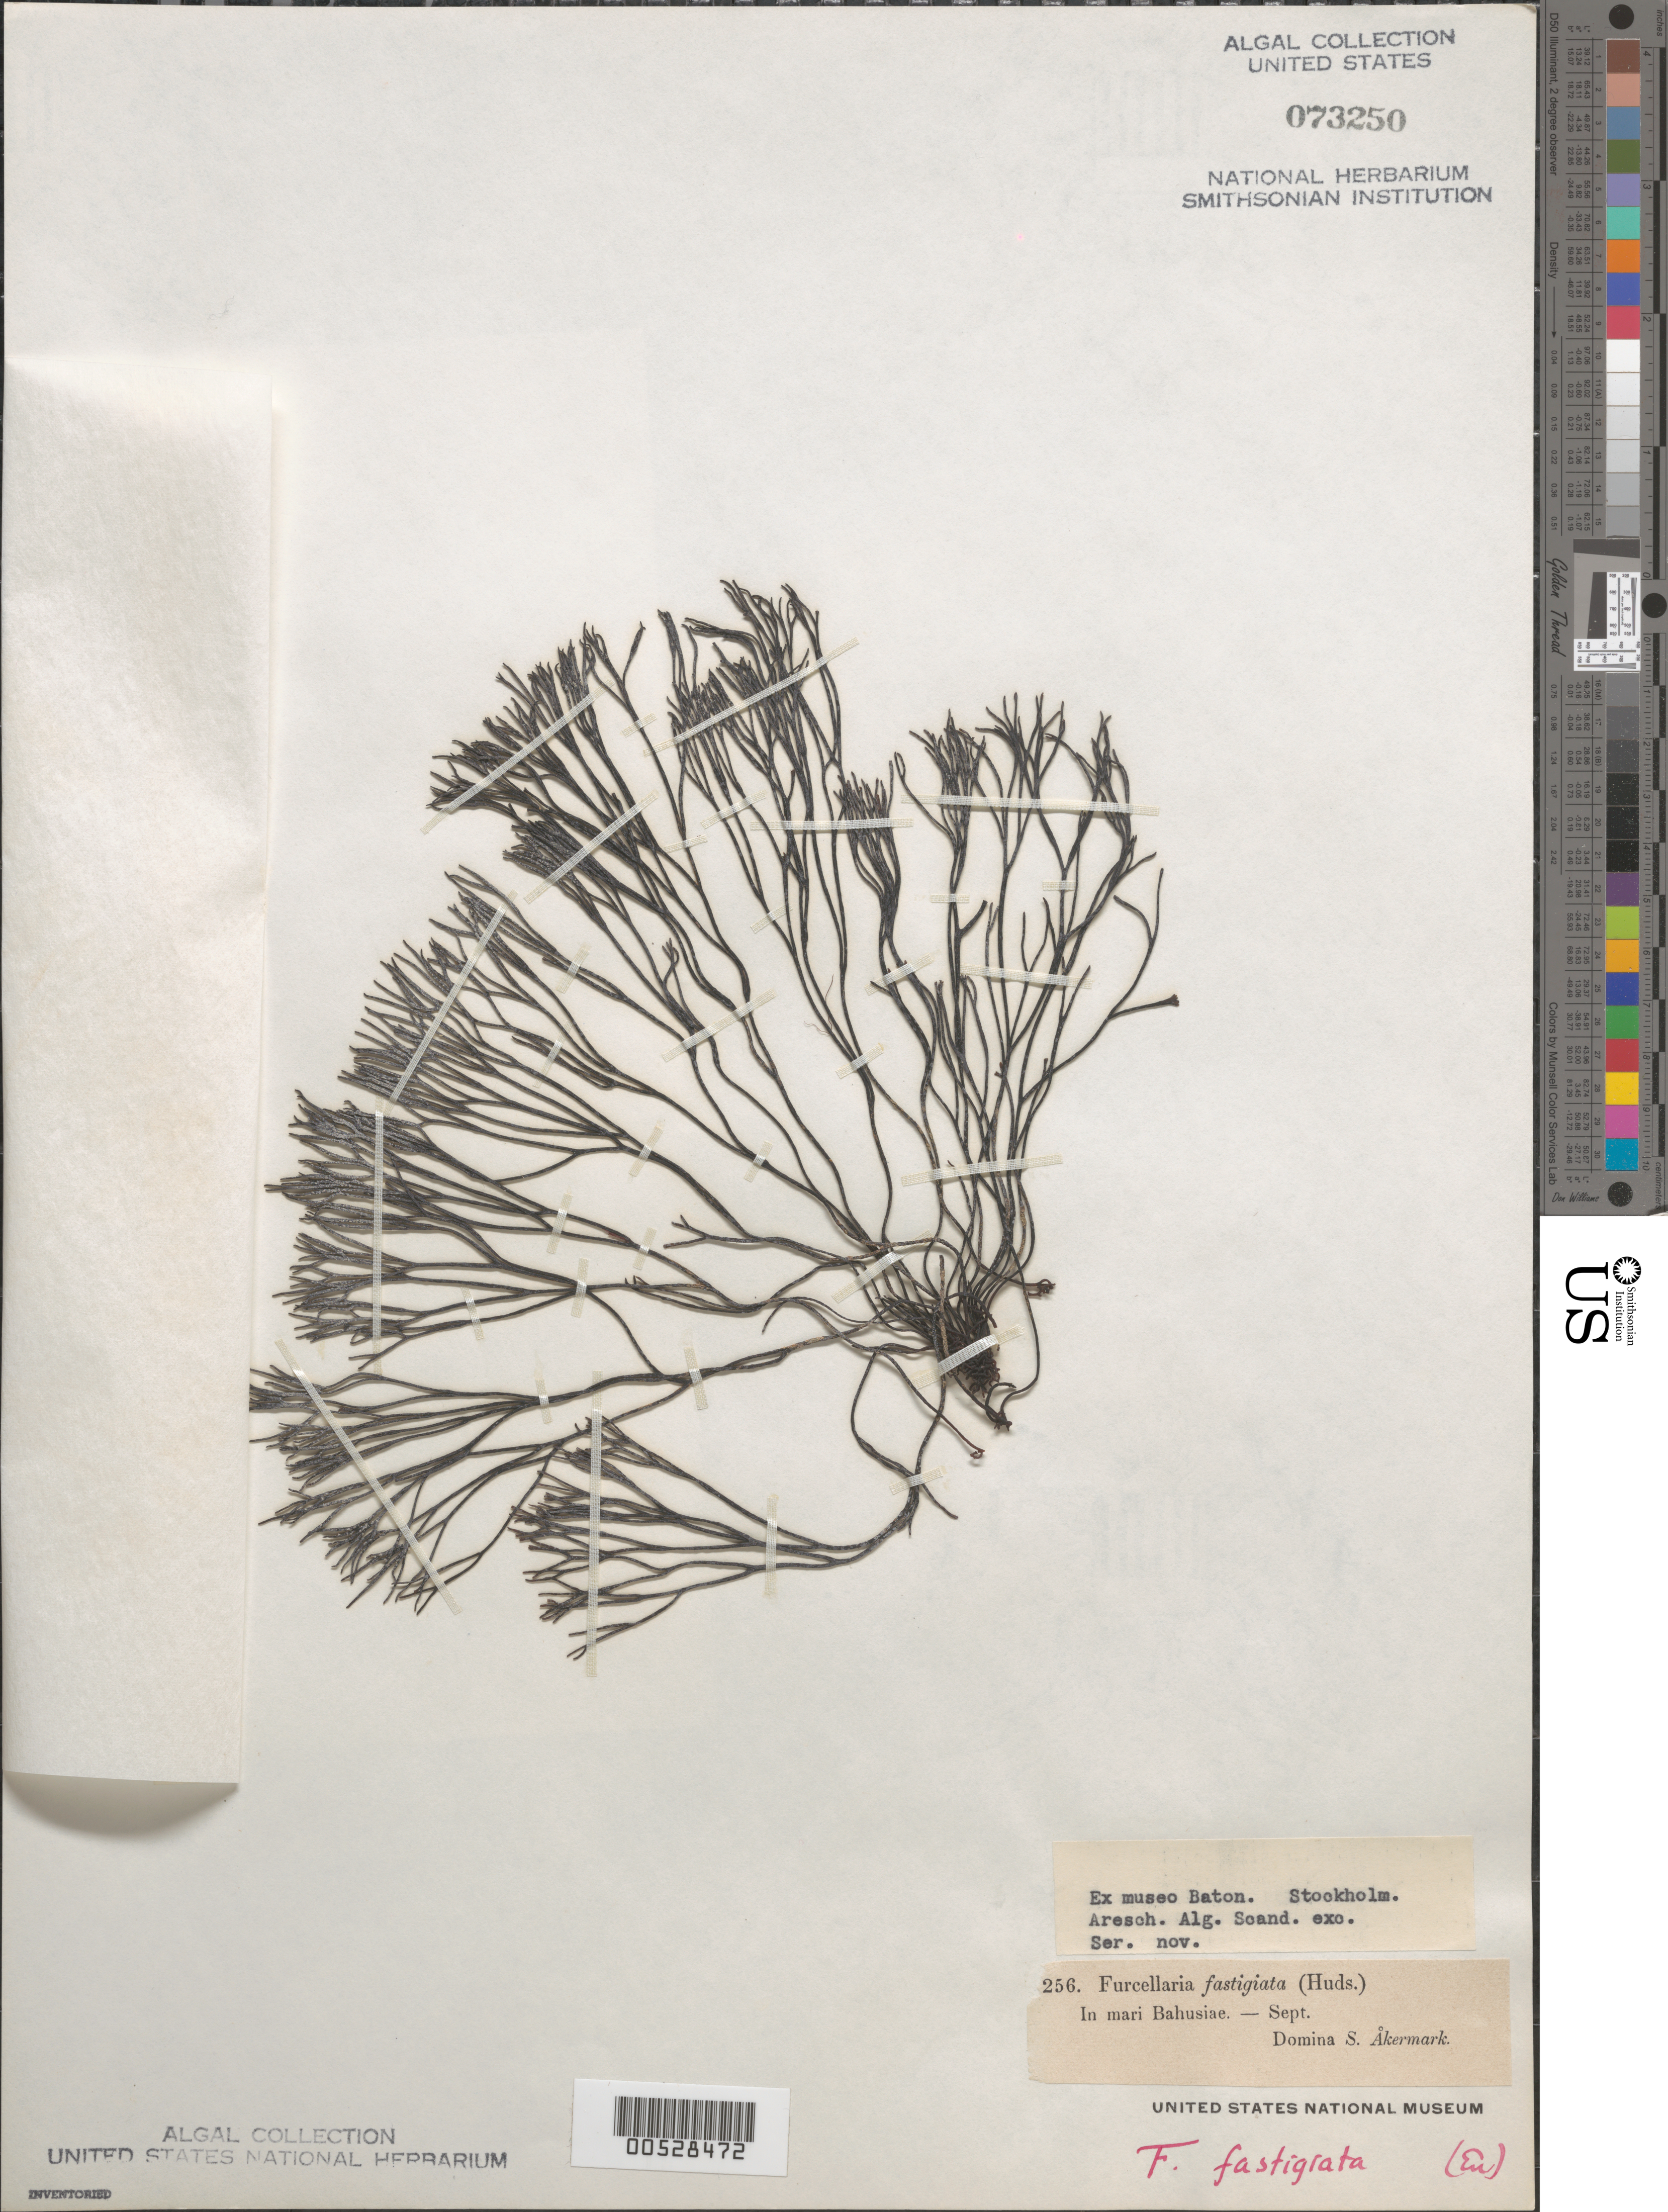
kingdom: Plantae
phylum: Rhodophyta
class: Florideophyceae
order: Gigartinales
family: Furcellariaceae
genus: Furcellaria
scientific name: Furcellaria lumbricalis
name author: (Hudson) J.V.Lamouroux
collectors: S. Akermark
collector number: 256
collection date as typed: Sep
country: Sweden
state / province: Västra Götaland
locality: Bohus Bay (Mari Bahusiae)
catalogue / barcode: US 73250